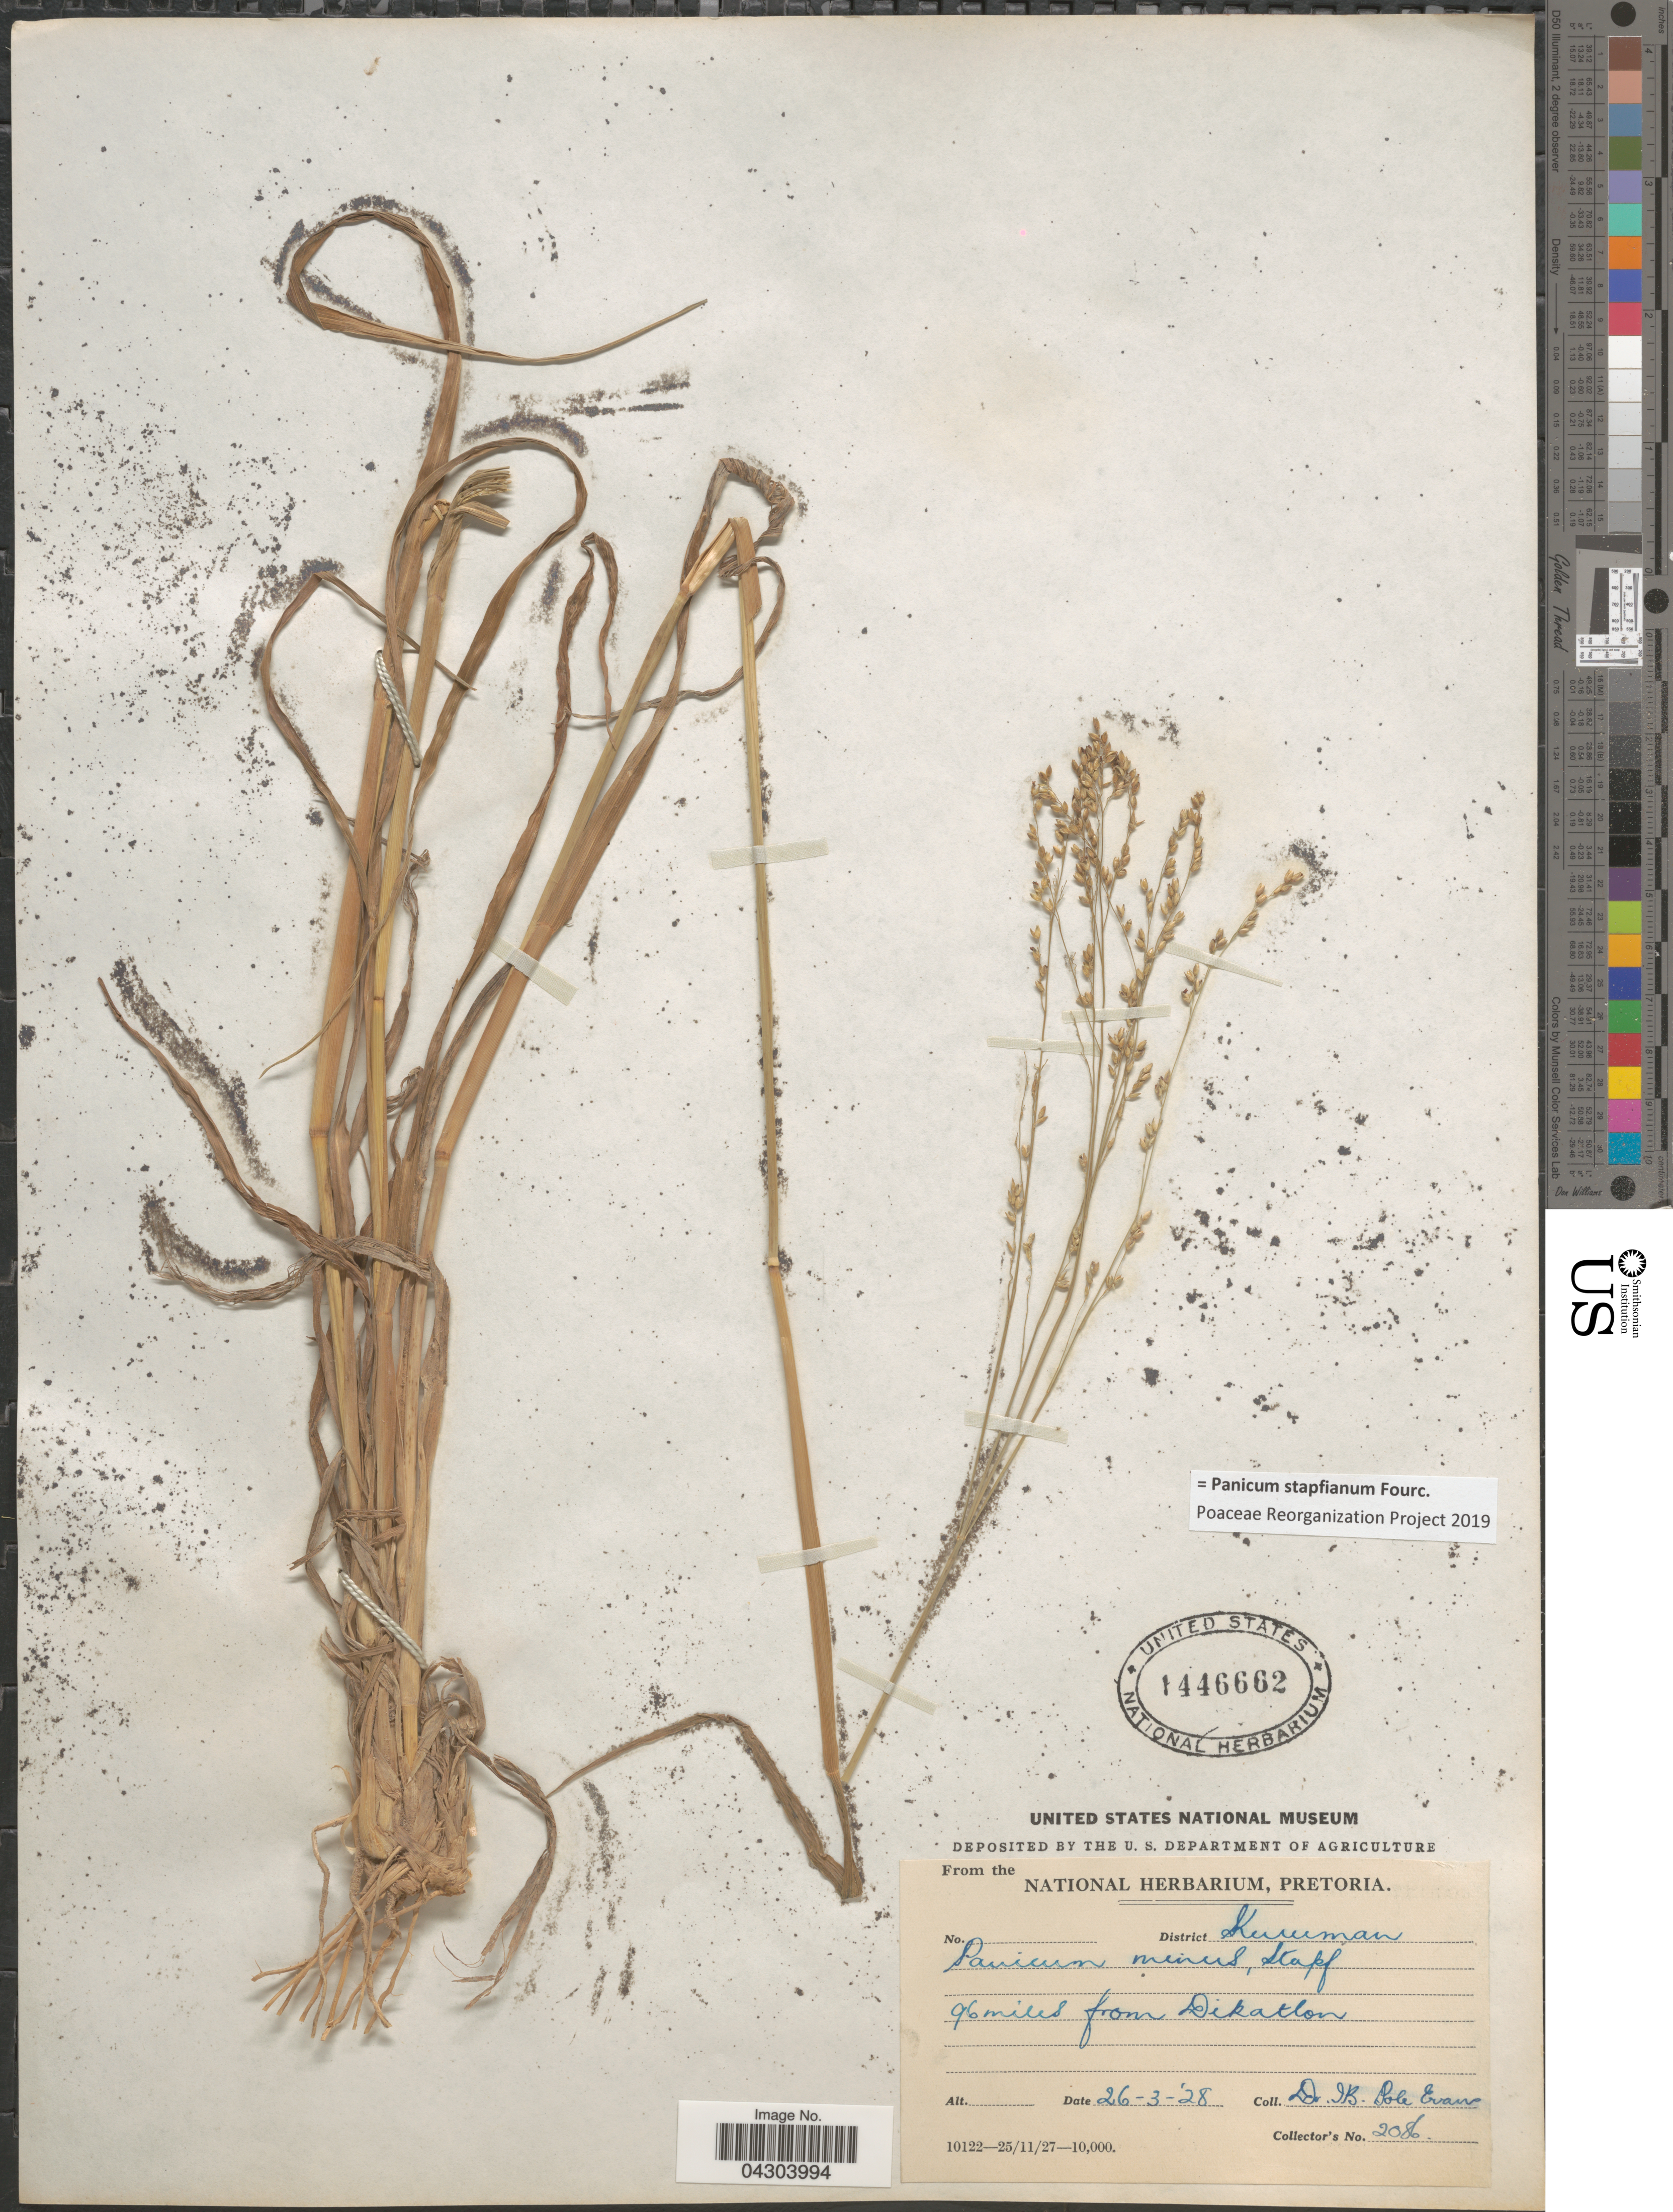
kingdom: Plantae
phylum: Tracheophyta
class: Liliopsida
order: Poales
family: Poaceae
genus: Panicum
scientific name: Panicum stapfianum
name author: Fourc.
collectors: J. Evans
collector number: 2086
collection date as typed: Transcribed d/m/y: 26/3/28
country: South Africa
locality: District Kuruman. 96 miles from Dikatlon.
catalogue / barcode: US 1446662